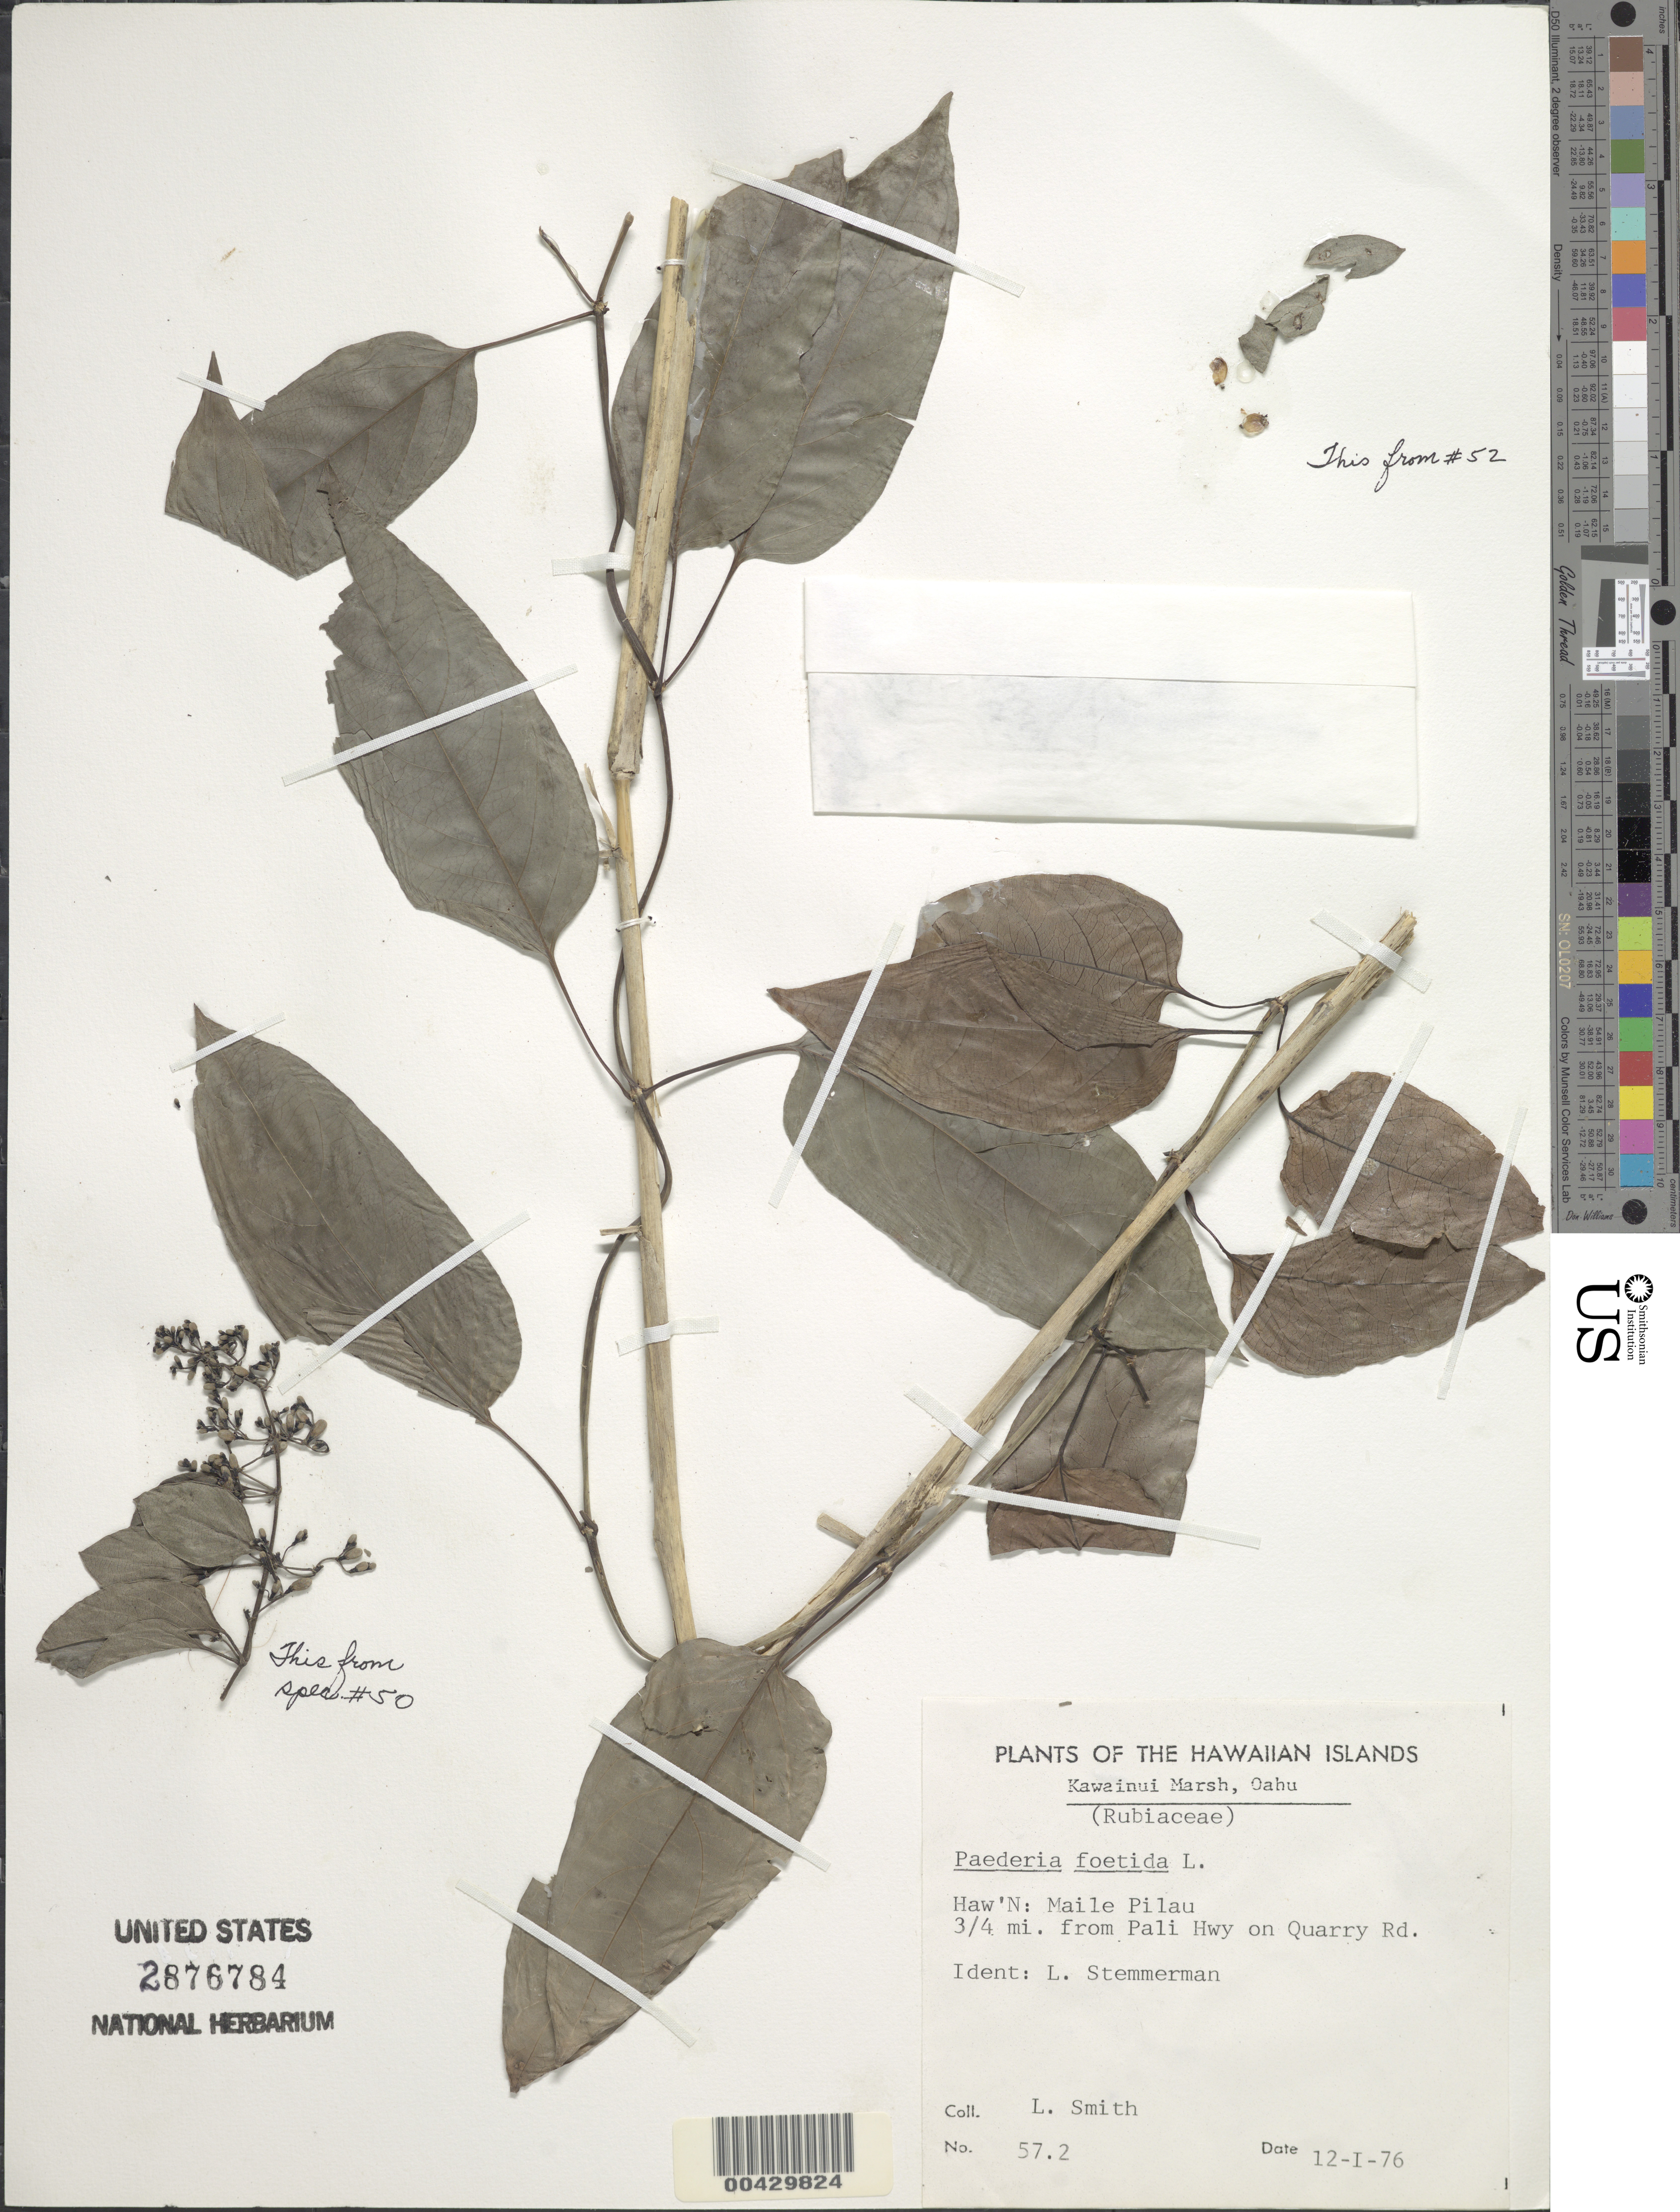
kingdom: Plantae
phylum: Tracheophyta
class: Magnoliopsida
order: Gentianales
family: Rubiaceae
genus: Paederia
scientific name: Paederia foetida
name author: L.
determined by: Stemmerman, L.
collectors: L. Smith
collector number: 57.2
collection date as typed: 12 Jan 1976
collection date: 1976-01-12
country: United States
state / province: Hawaii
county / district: Honolulu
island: Oahu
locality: Kawainui Marsh, Maile Pilau, 3/4 mi from Pali Highway on Quarry Road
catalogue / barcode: US 2876784